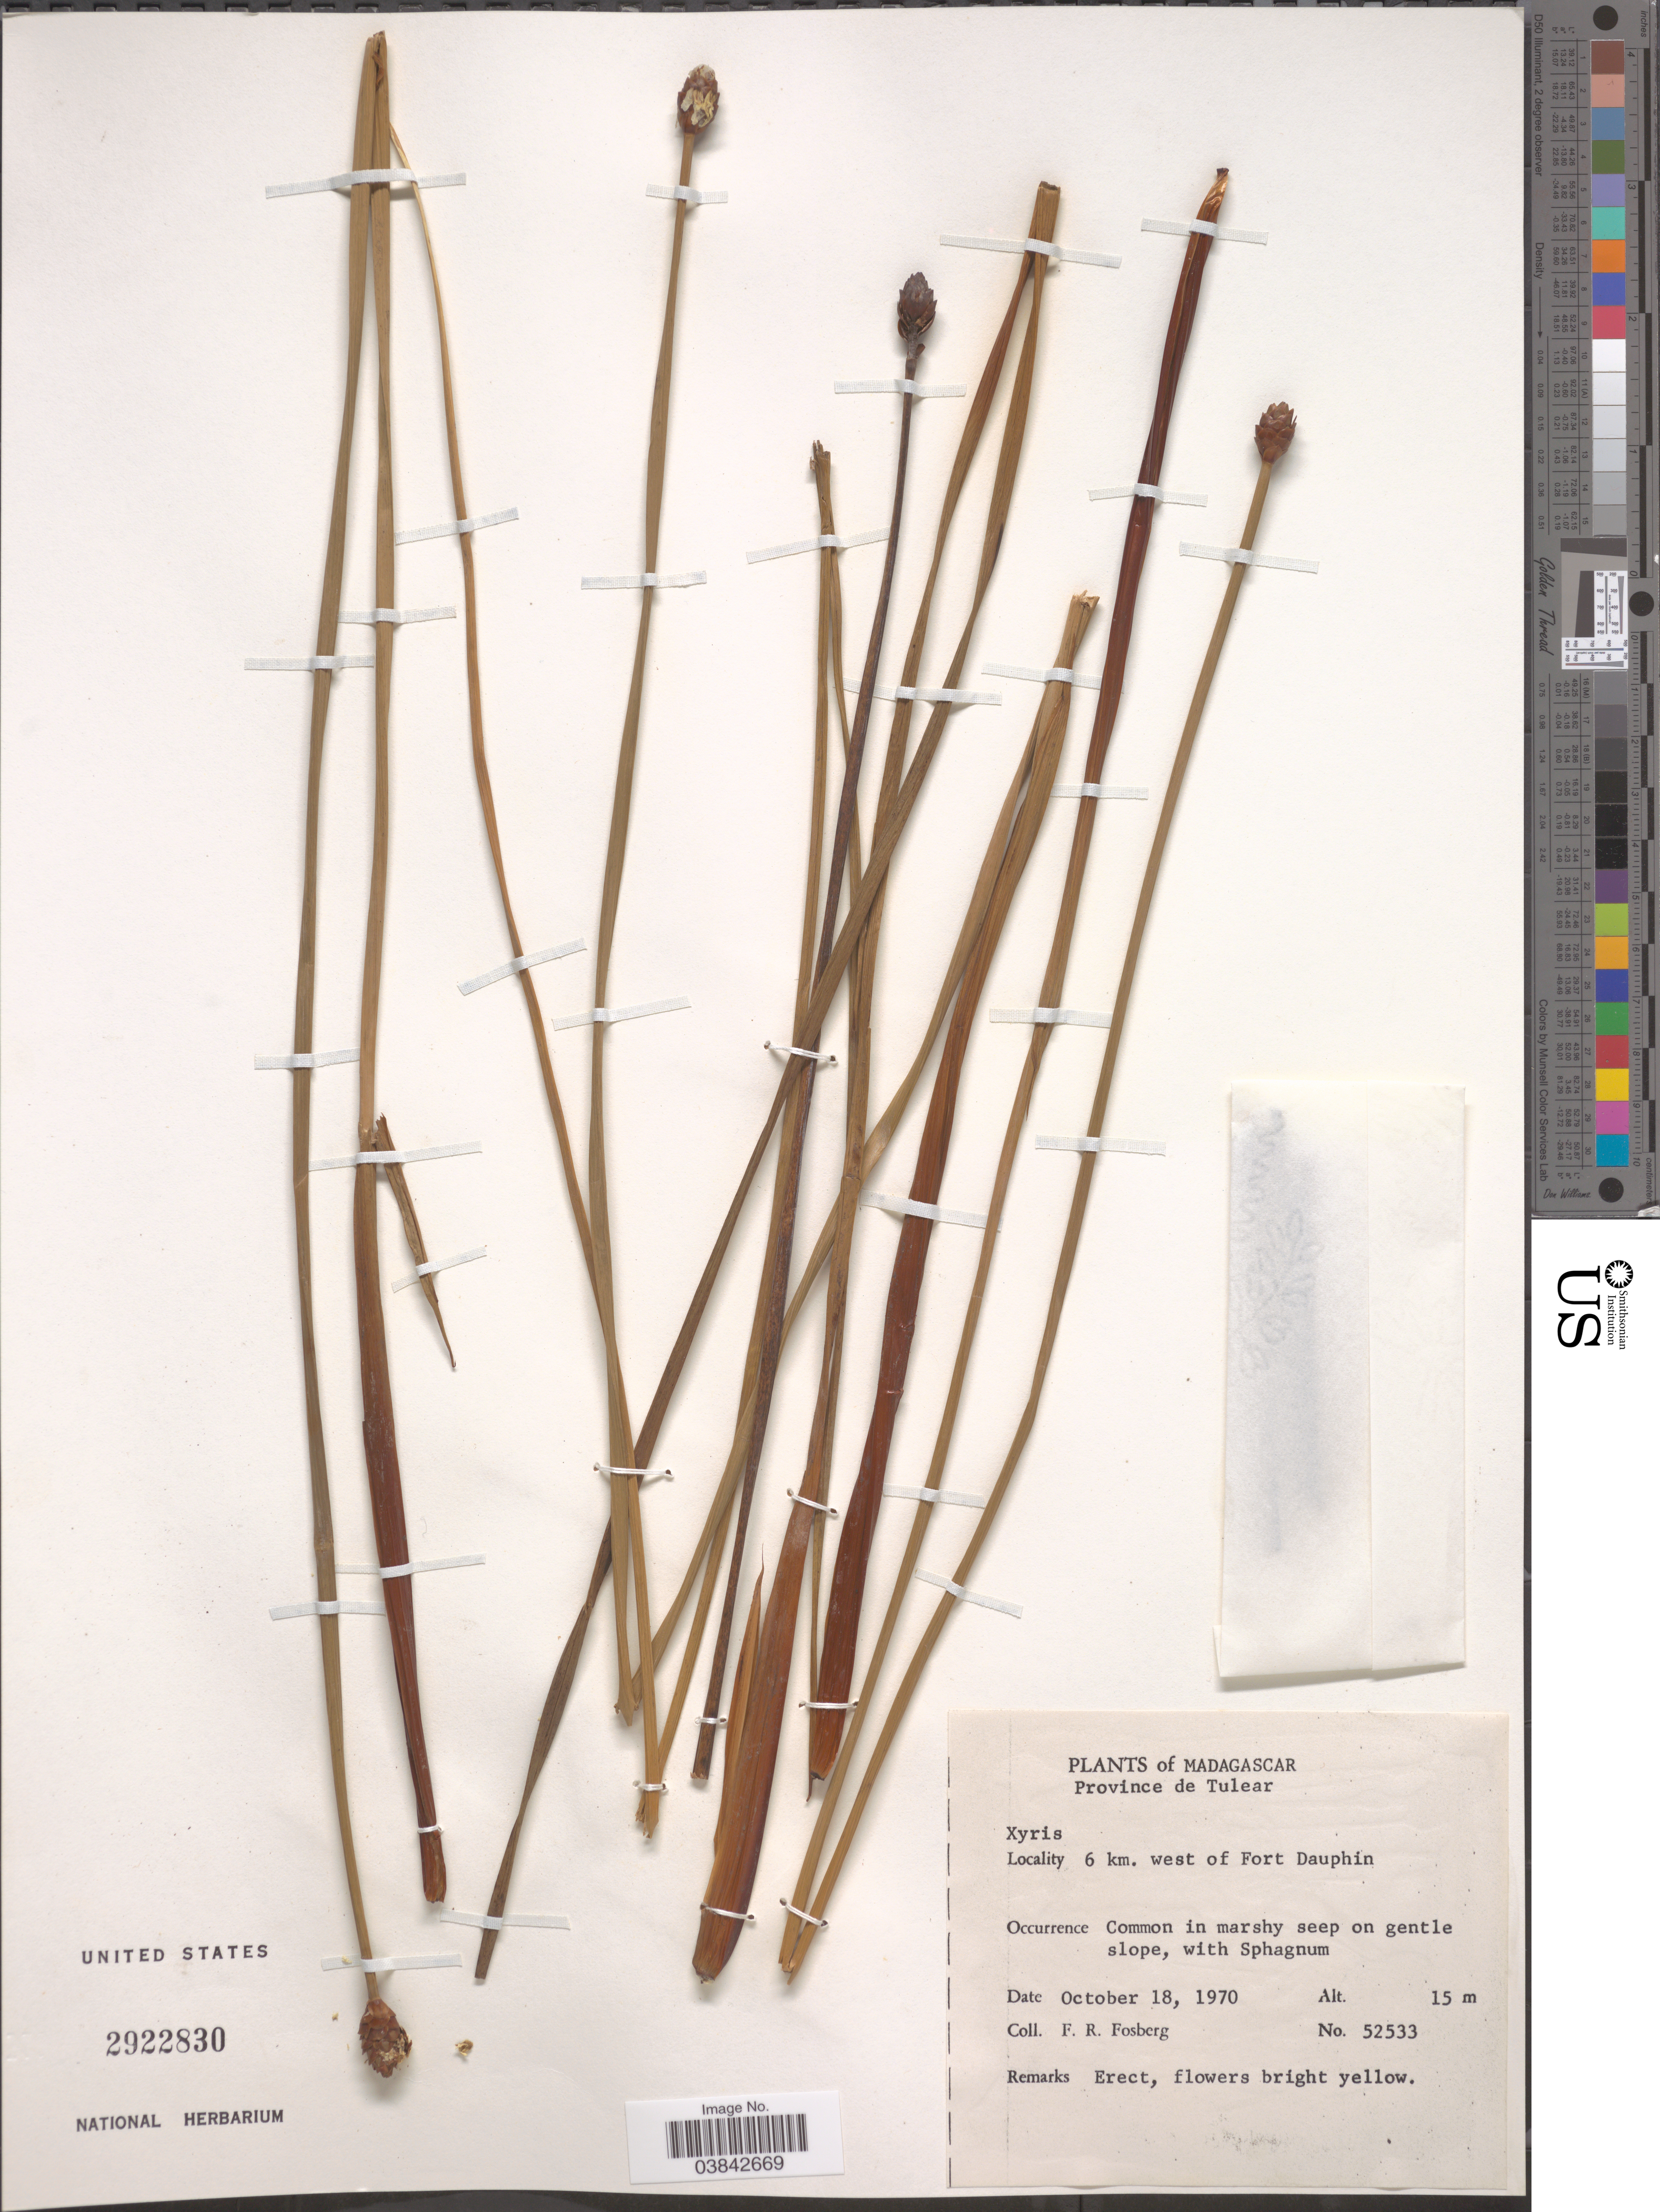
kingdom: Plantae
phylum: Tracheophyta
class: Liliopsida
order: Poales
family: Xyridaceae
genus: Xyris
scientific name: Xyris sp.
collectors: F. R. Fosberg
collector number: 52533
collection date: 1970-10-18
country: Madagascar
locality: Province de Tulear. 6 km. west of Fort Dauphin.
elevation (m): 15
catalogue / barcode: US 2922830